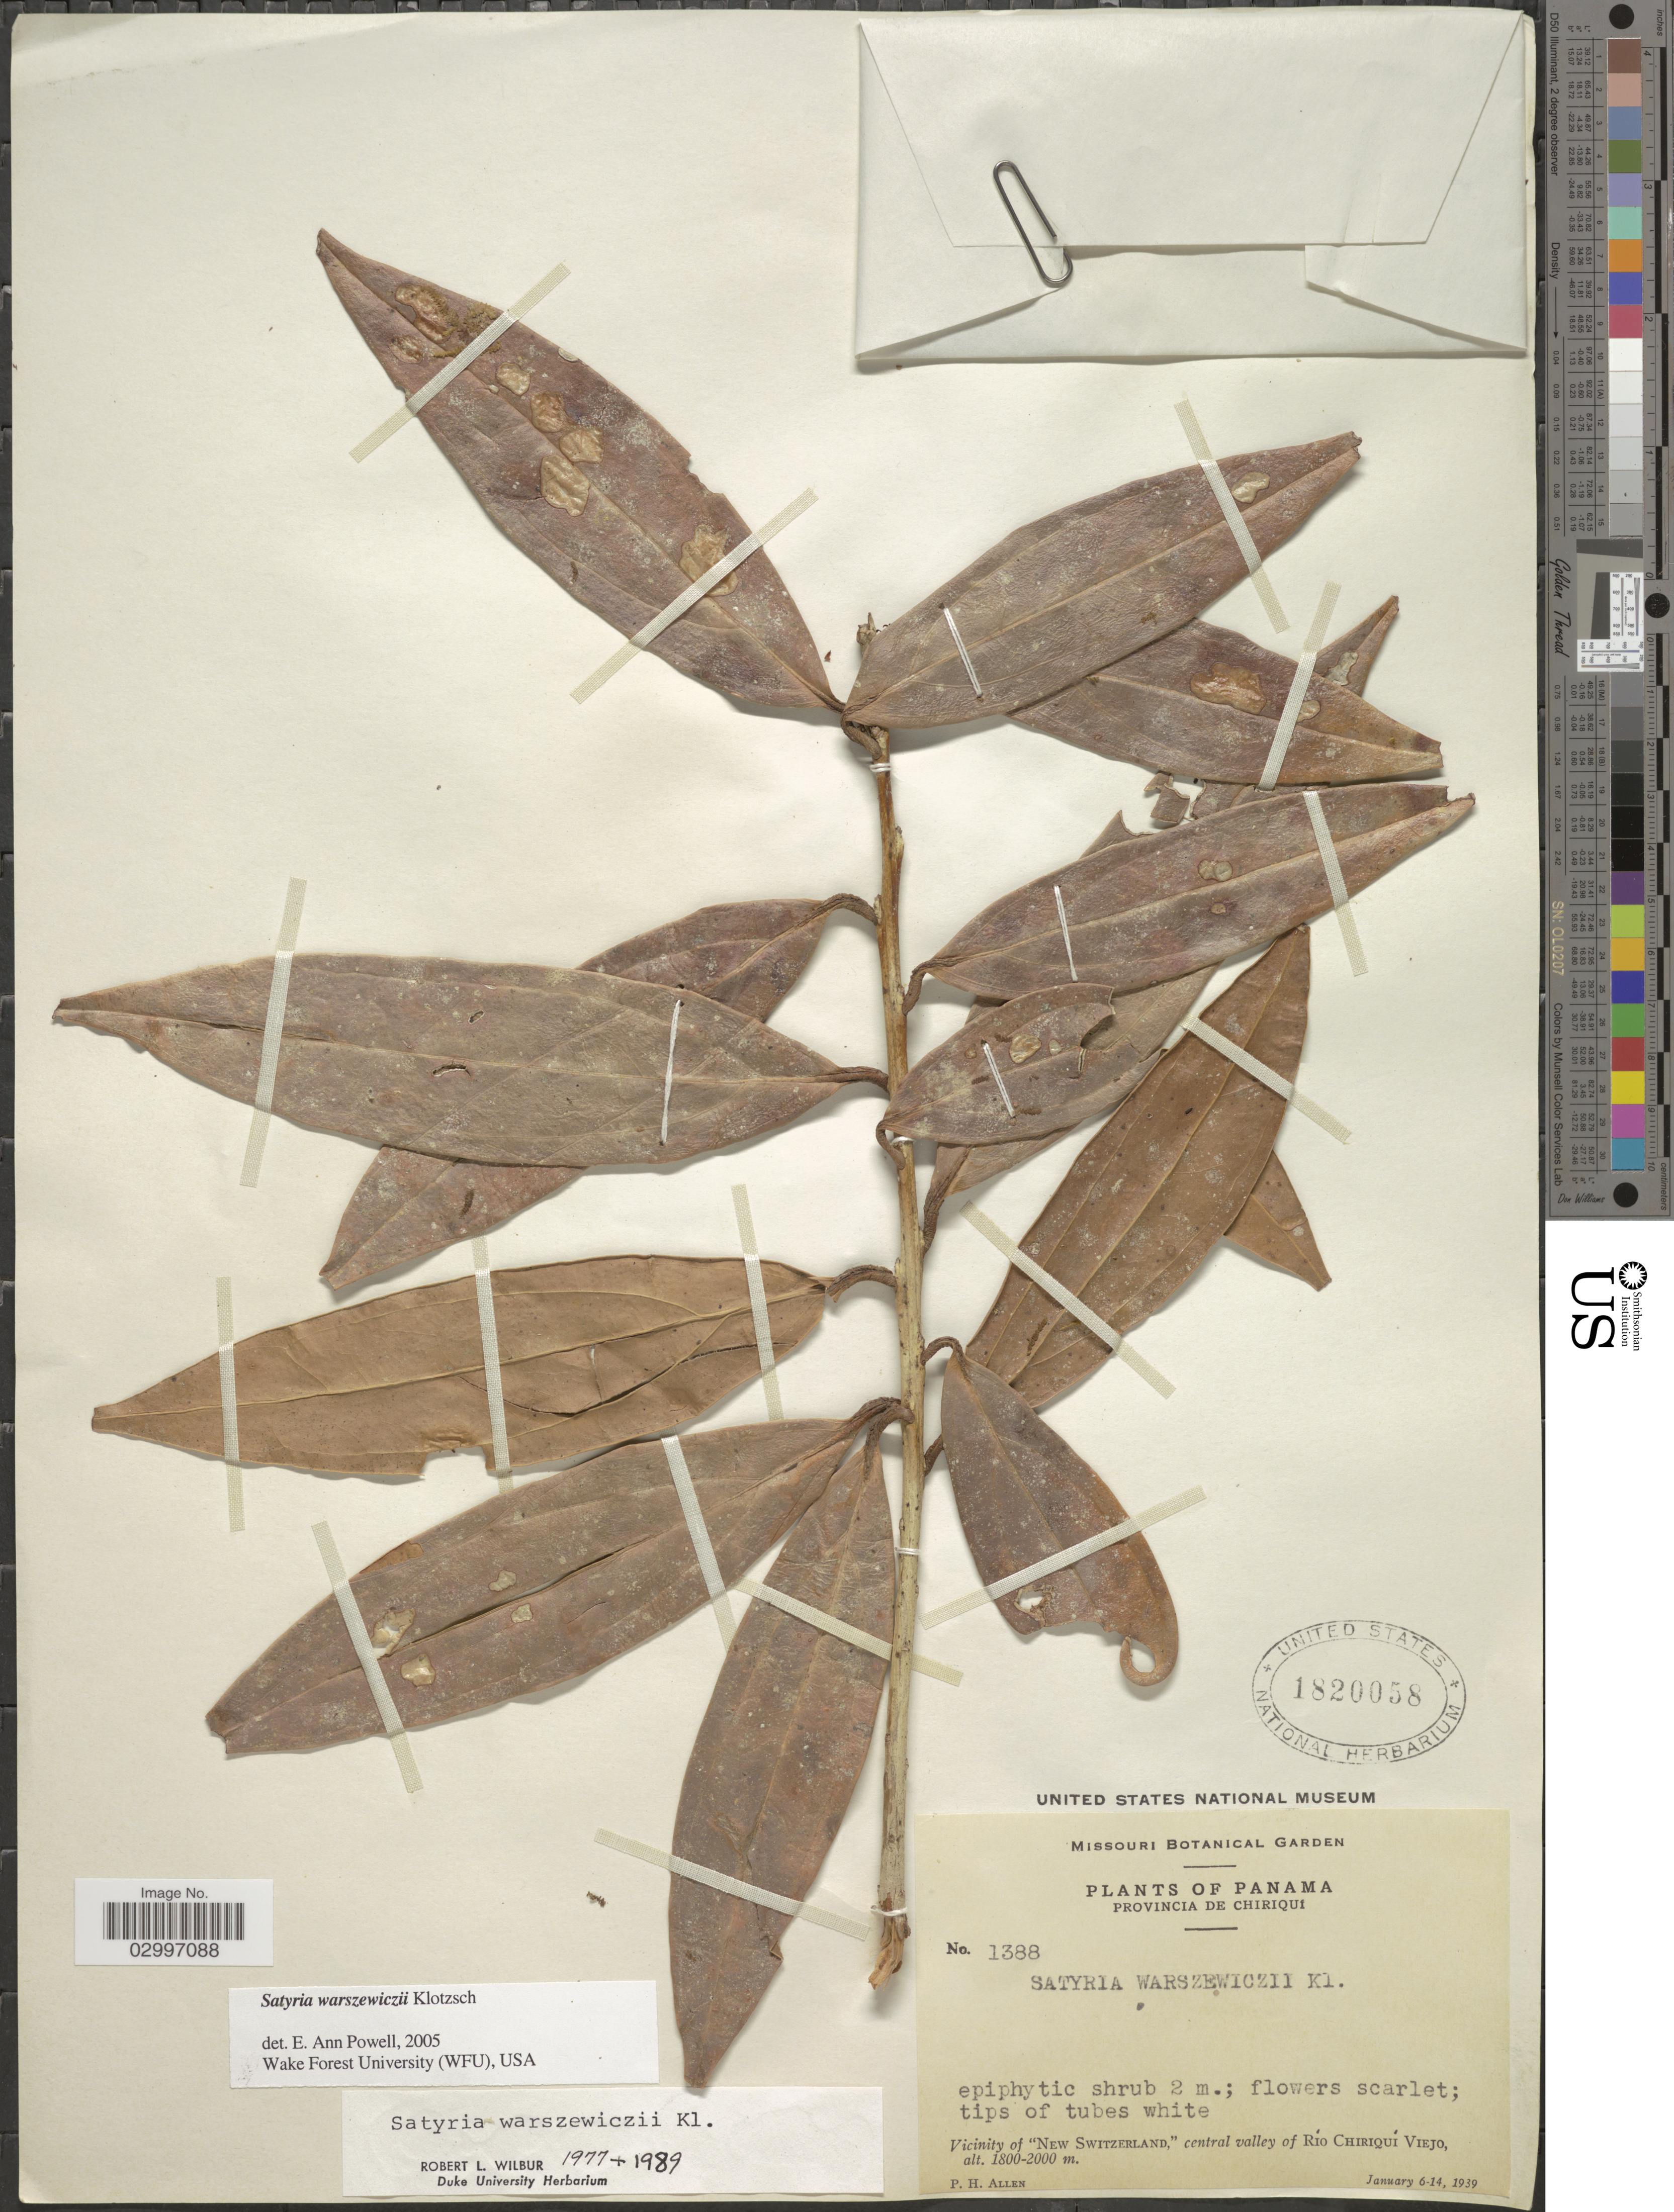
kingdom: Plantae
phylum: Tracheophyta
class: Magnoliopsida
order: Ericales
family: Ericaceae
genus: Satyria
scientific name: Satyria warszewiczii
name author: Klotzsch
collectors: P. H. Allen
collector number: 1388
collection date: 1939-01-06/1939-01-14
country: Panama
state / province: Chiriqui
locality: Vicinity of "New Switzerland", central valley of Rio Chiriquí Viejo.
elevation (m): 1800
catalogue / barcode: US 1820058